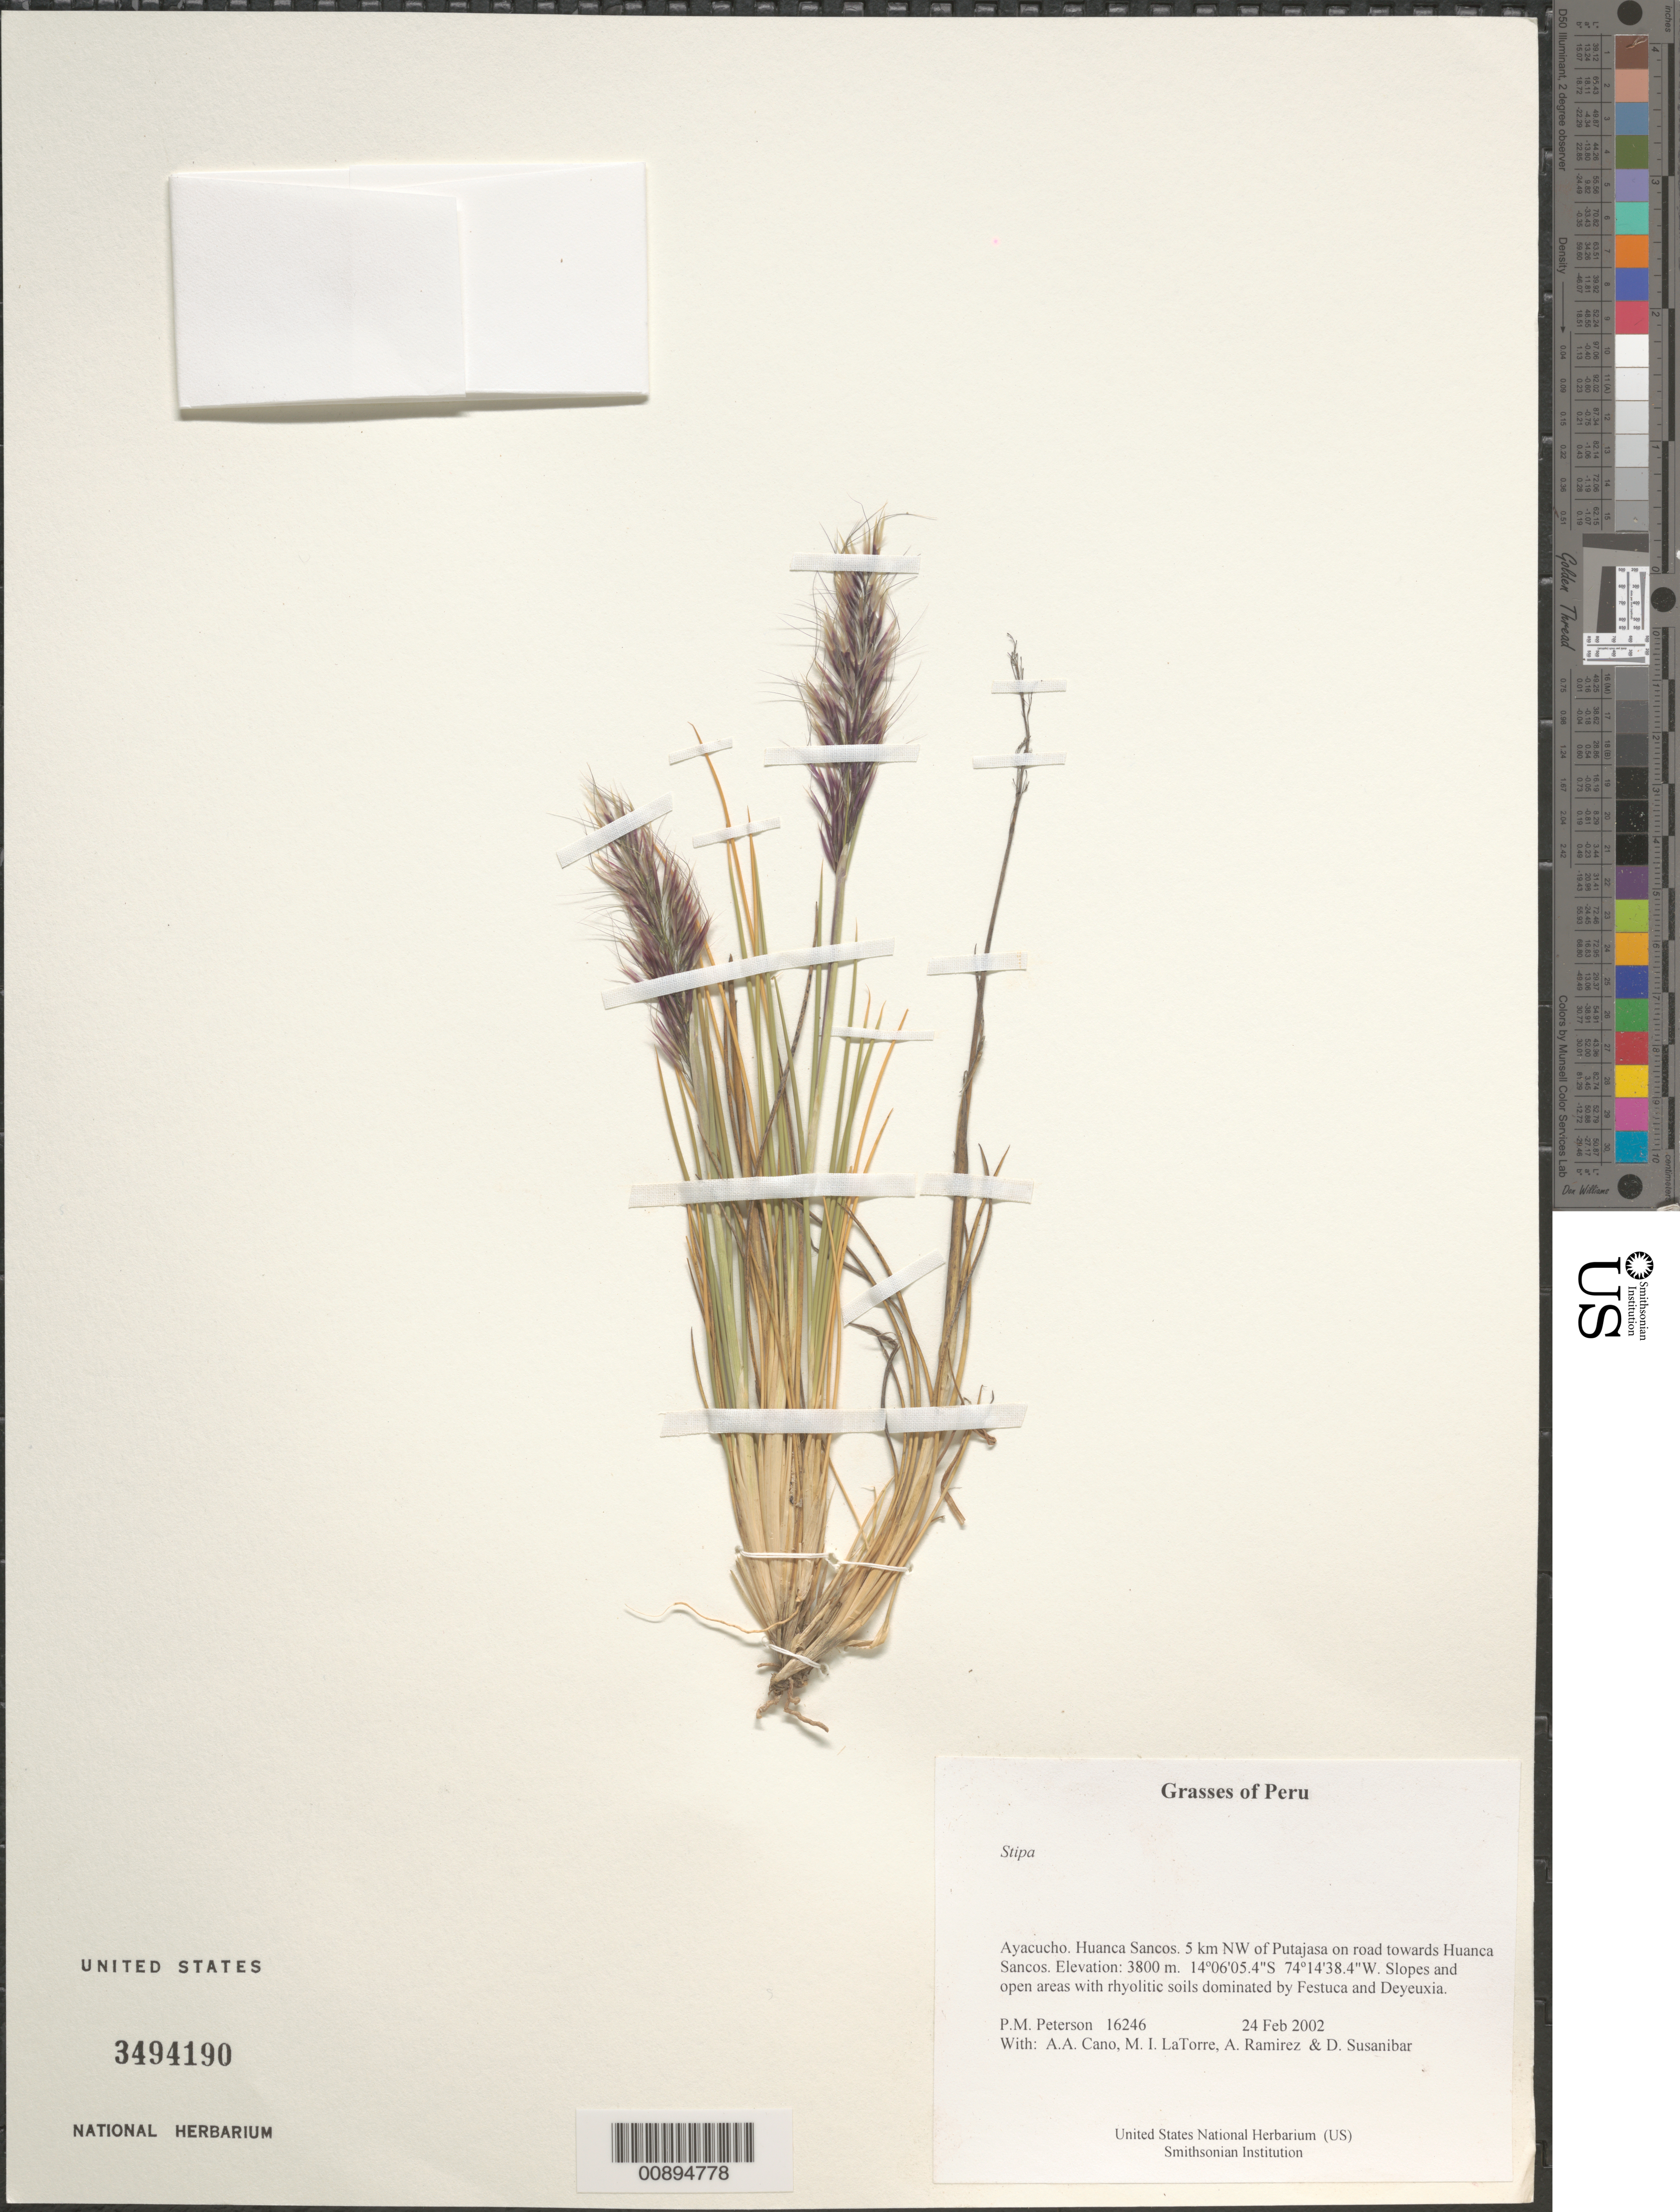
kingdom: Plantae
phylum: Tracheophyta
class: Liliopsida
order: Poales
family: Poaceae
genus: Stipa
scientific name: Stipa sp.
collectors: P. M. Peterson, A. Cano, M. I. La Torre, A. Ramírez & D. Susanibar Cruz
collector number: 16246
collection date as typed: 24 Feb 2002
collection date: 2002-02-24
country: Peru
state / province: Ayacucho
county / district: Huanca Sancos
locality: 5 km NW of Putajasa on road towards Huanca Sancos.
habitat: Slopes and open areas with rhyolitic soils dominated by ~Festuca and Deyeuxia~.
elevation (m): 3800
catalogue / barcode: US 3494190